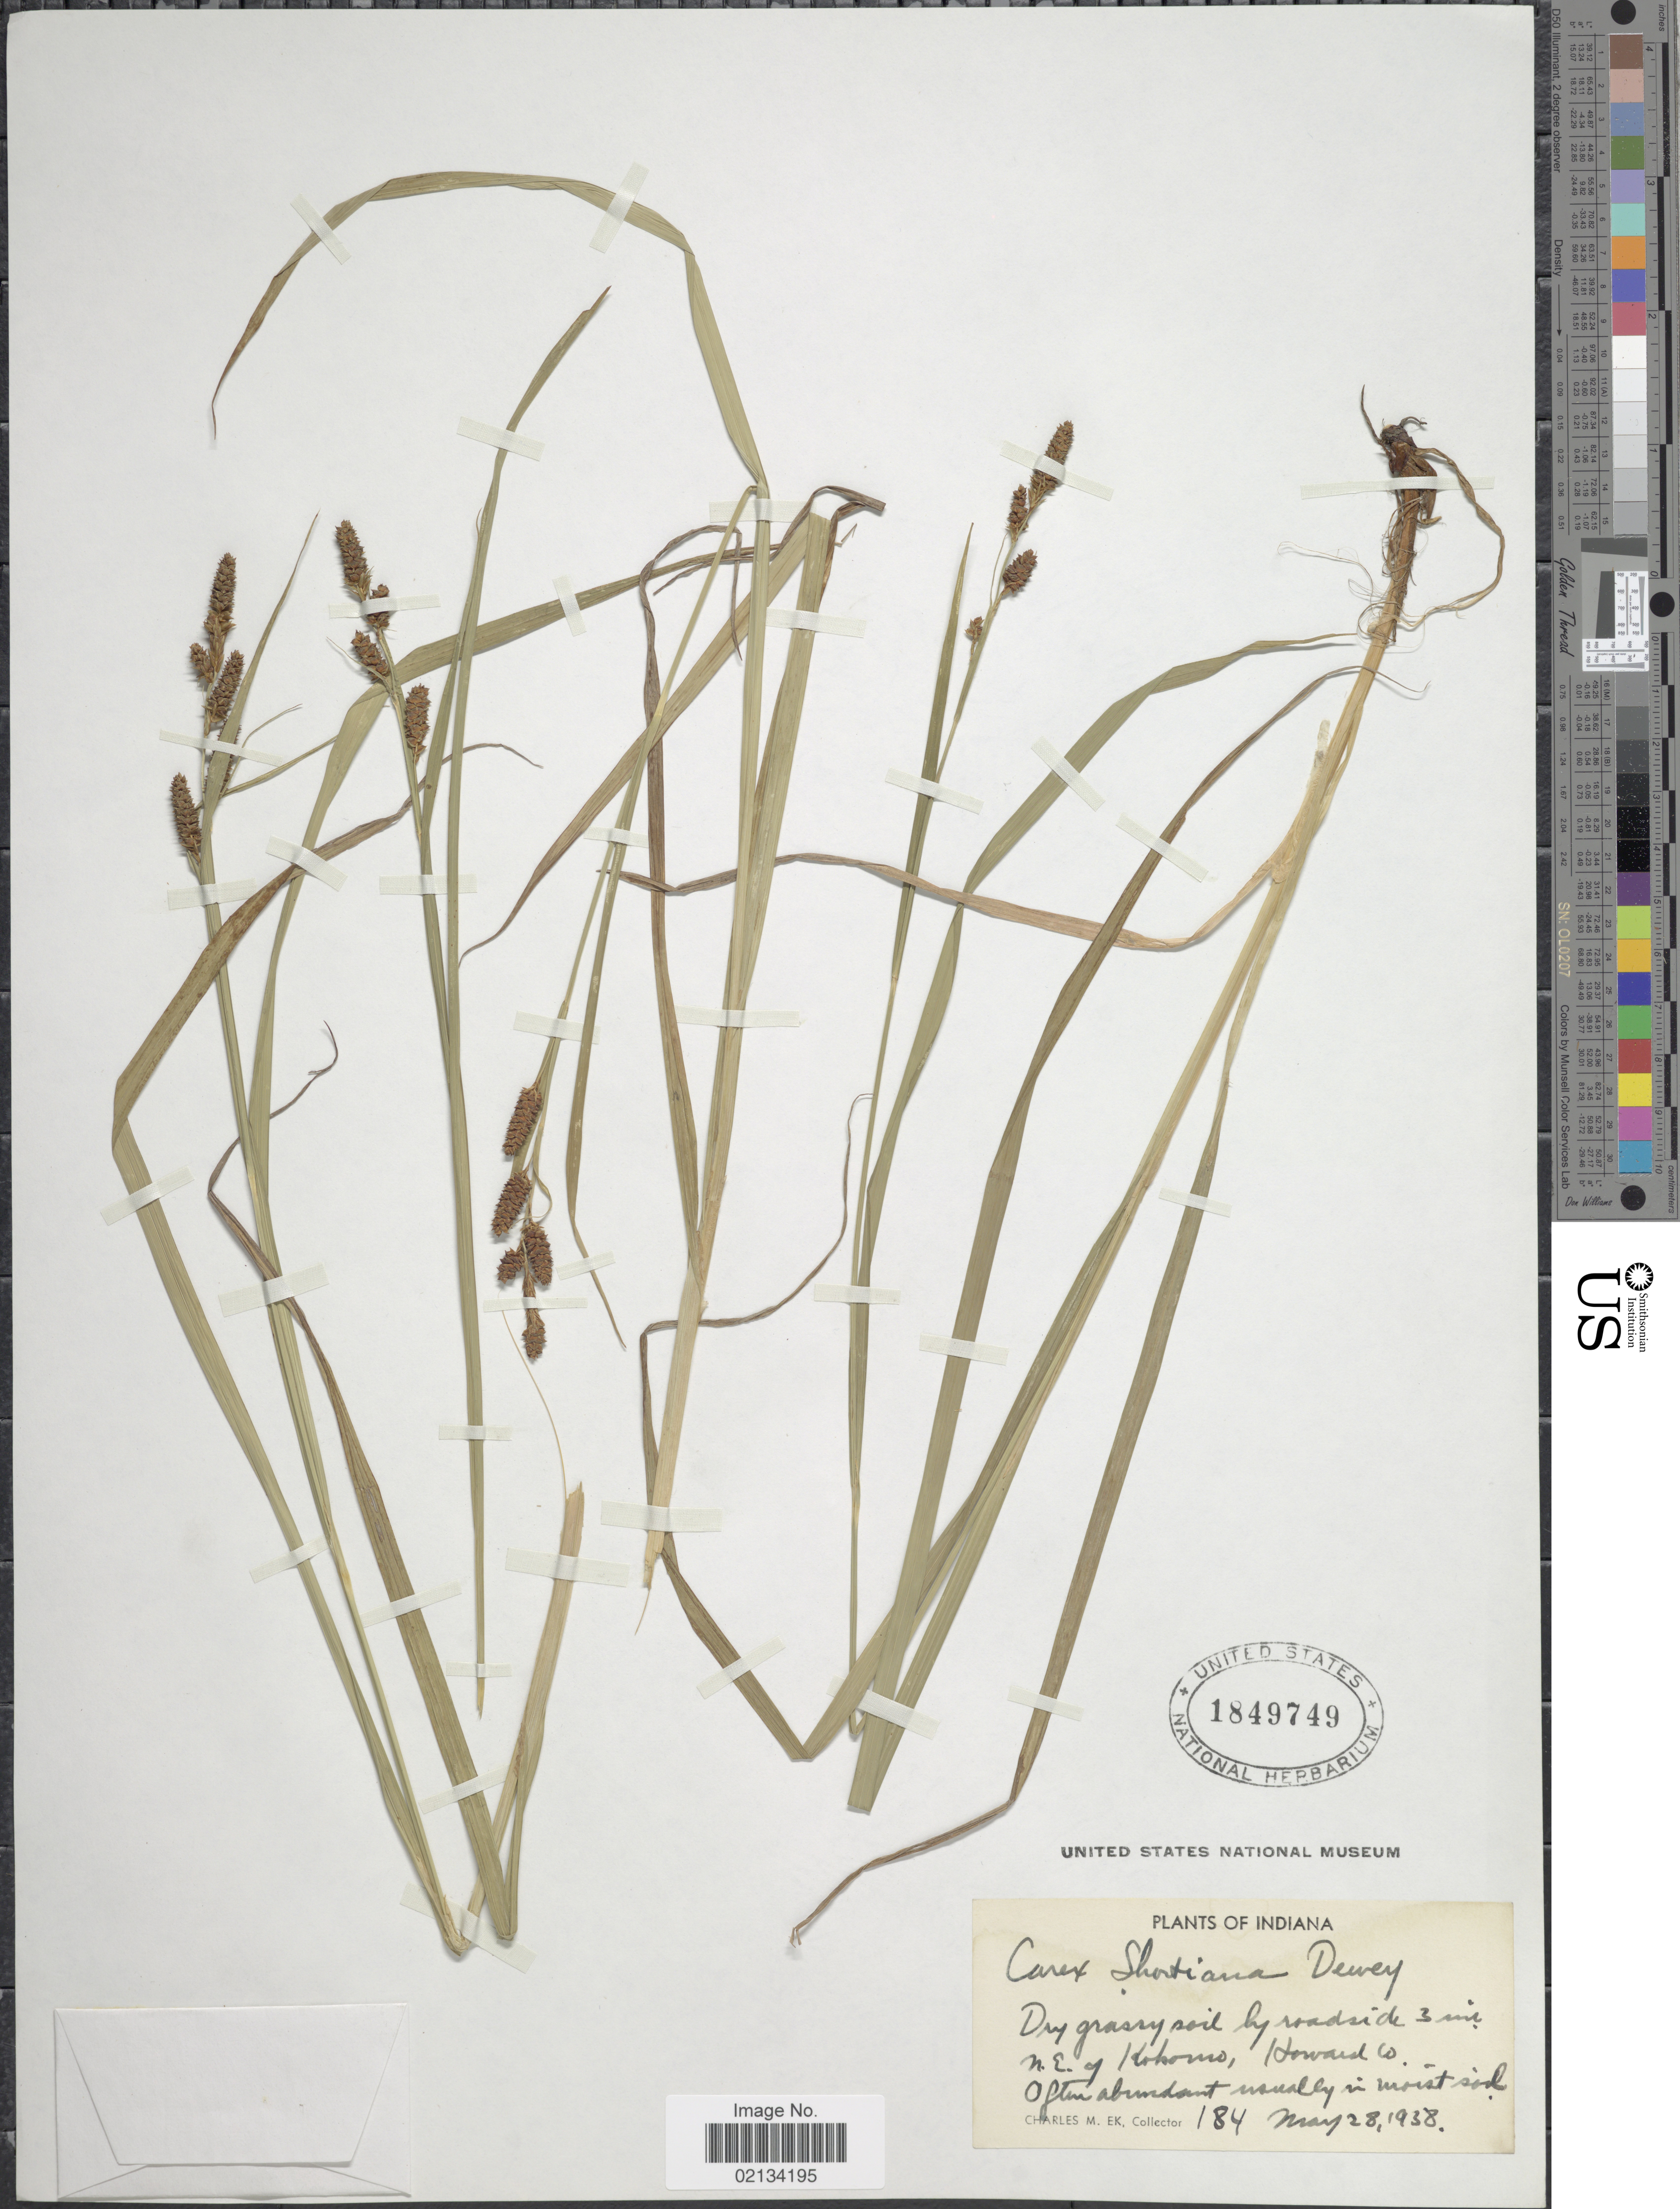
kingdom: Plantae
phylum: Tracheophyta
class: Liliopsida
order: Poales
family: Cyperaceae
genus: Carex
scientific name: Carex shortiana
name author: Dewey & Torr.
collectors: C. Ek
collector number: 184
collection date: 1938-05-28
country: United States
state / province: Indiana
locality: By roadside 3 mi. N.E. of Kohomo, Howard Co.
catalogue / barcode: US 1849749